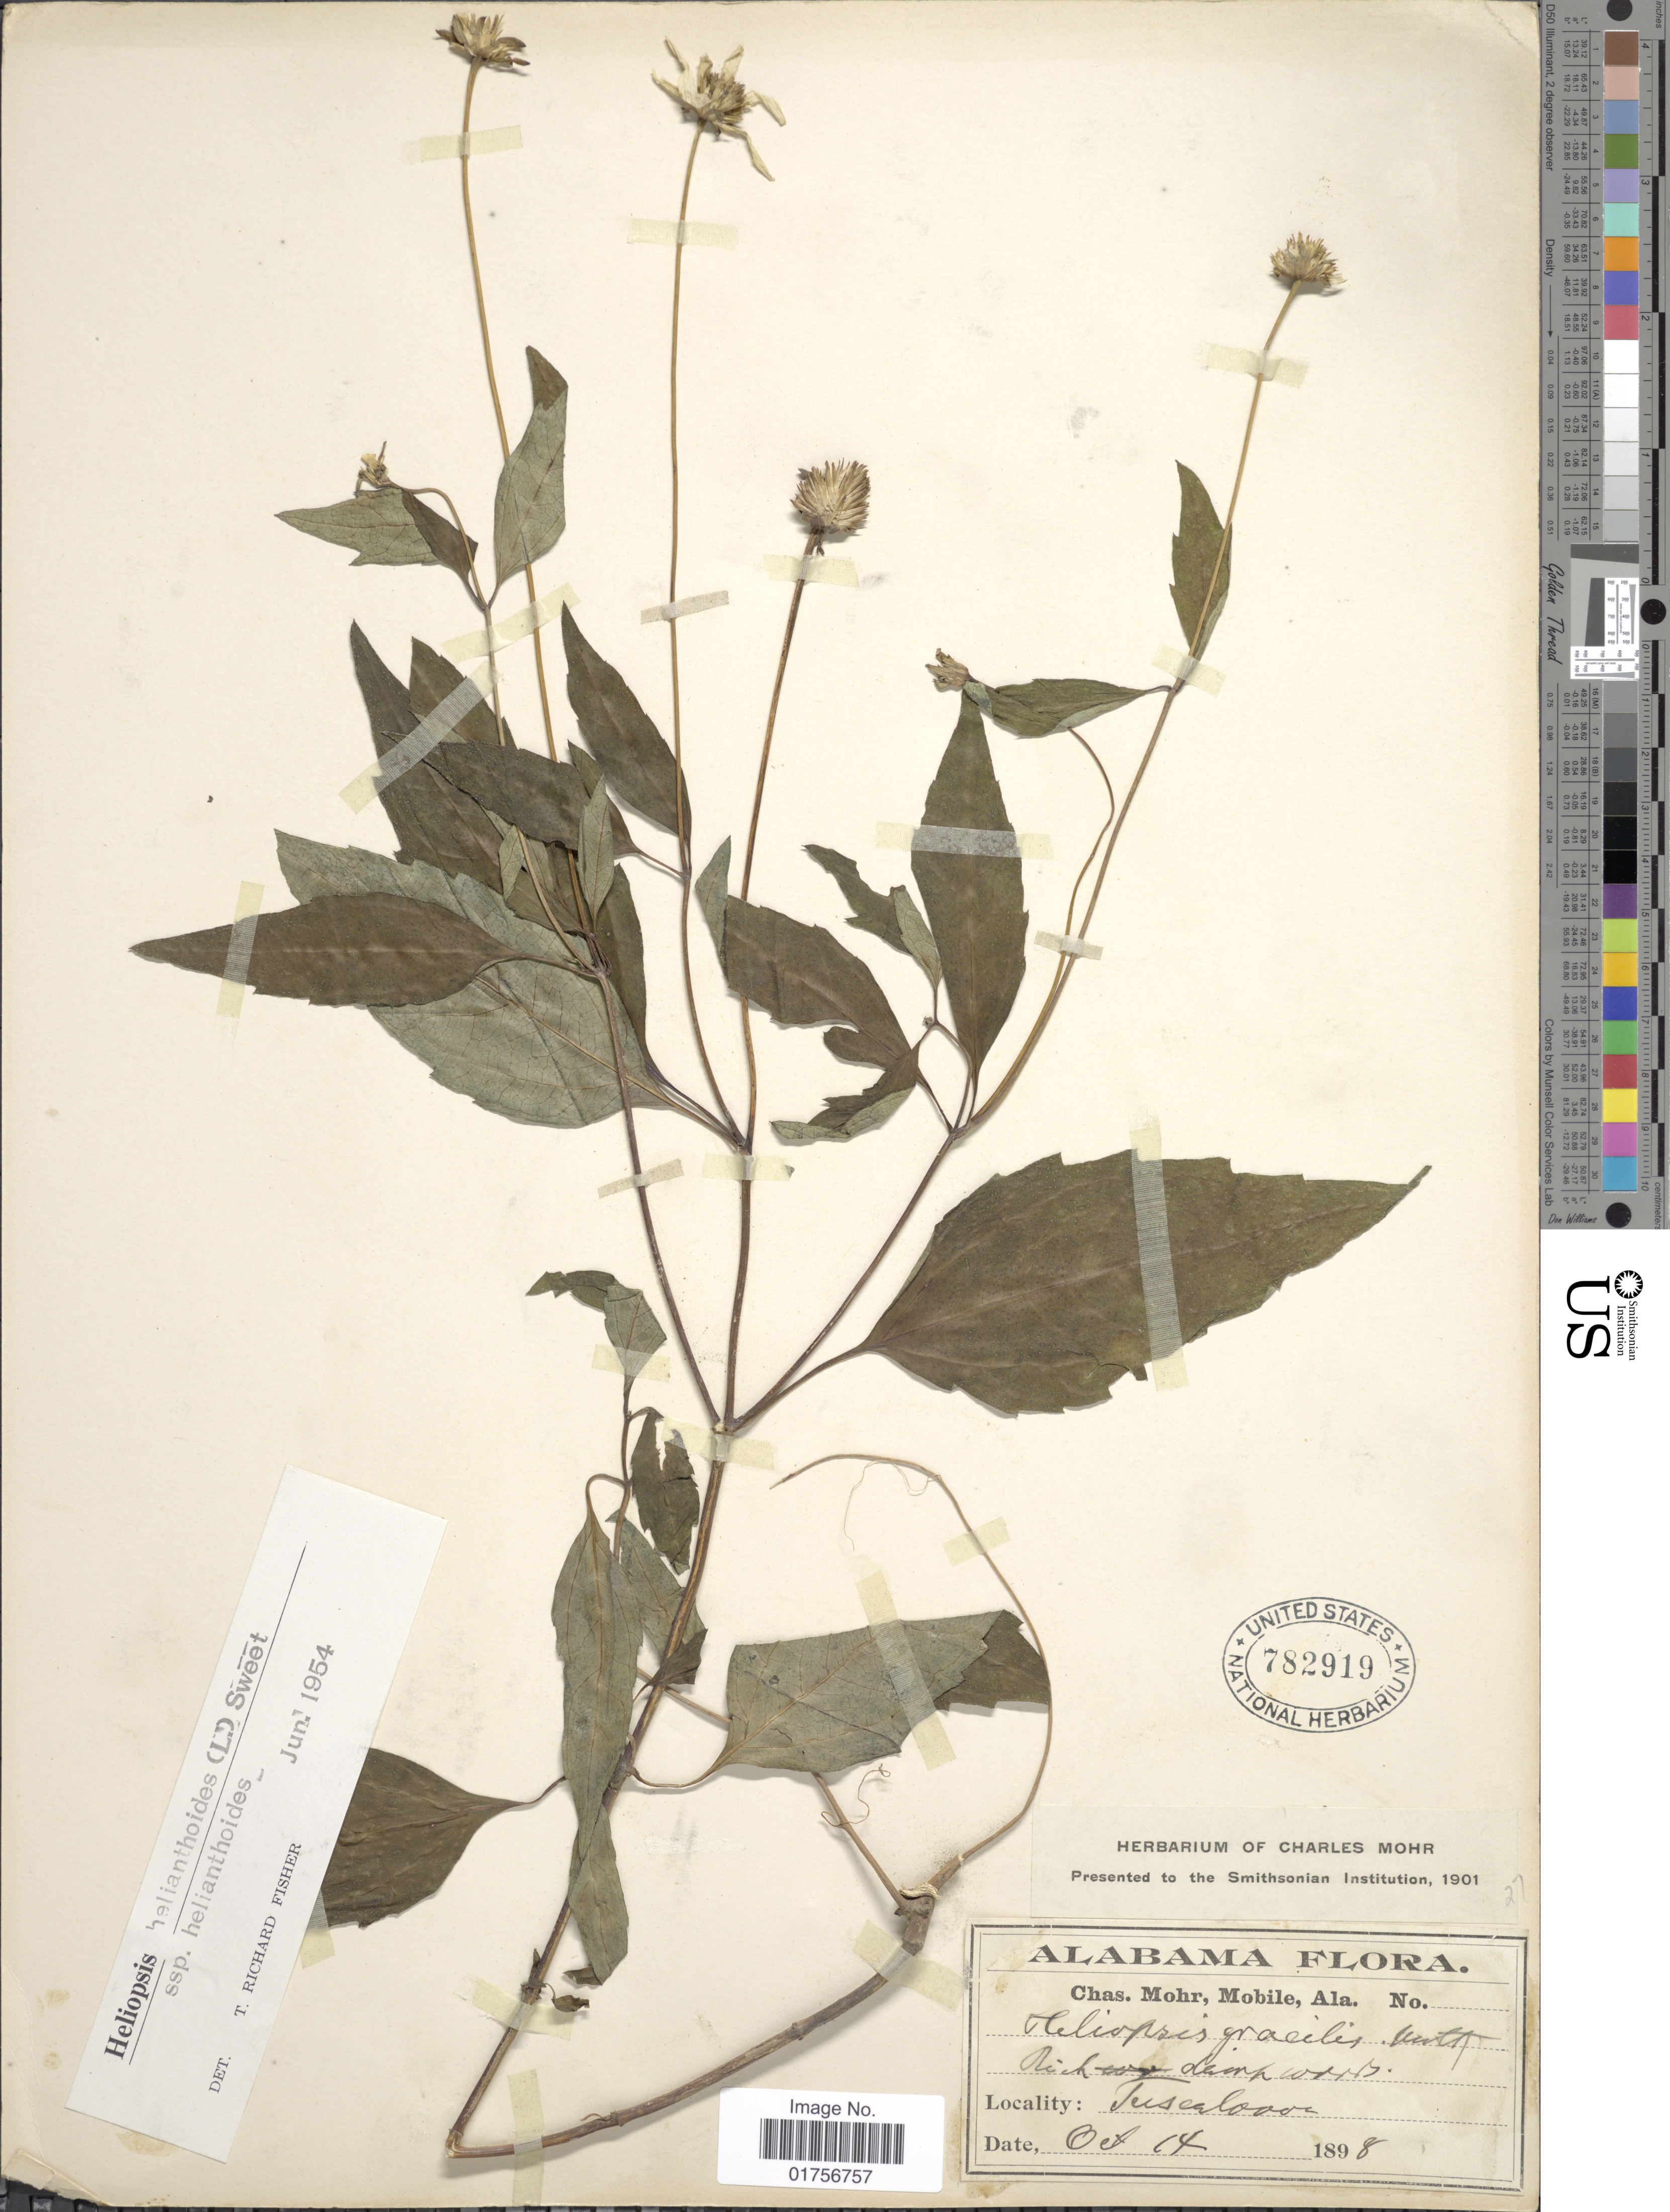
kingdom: Plantae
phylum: Tracheophyta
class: Magnoliopsida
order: Asterales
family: Asteraceae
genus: Heliopsis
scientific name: Heliopsis helianthoides subsp. helianthoides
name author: (L.) Sweet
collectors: C. T. Mohr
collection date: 1898-10-14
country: United States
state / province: Alabama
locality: Tuscaloosa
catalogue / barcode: US 782919